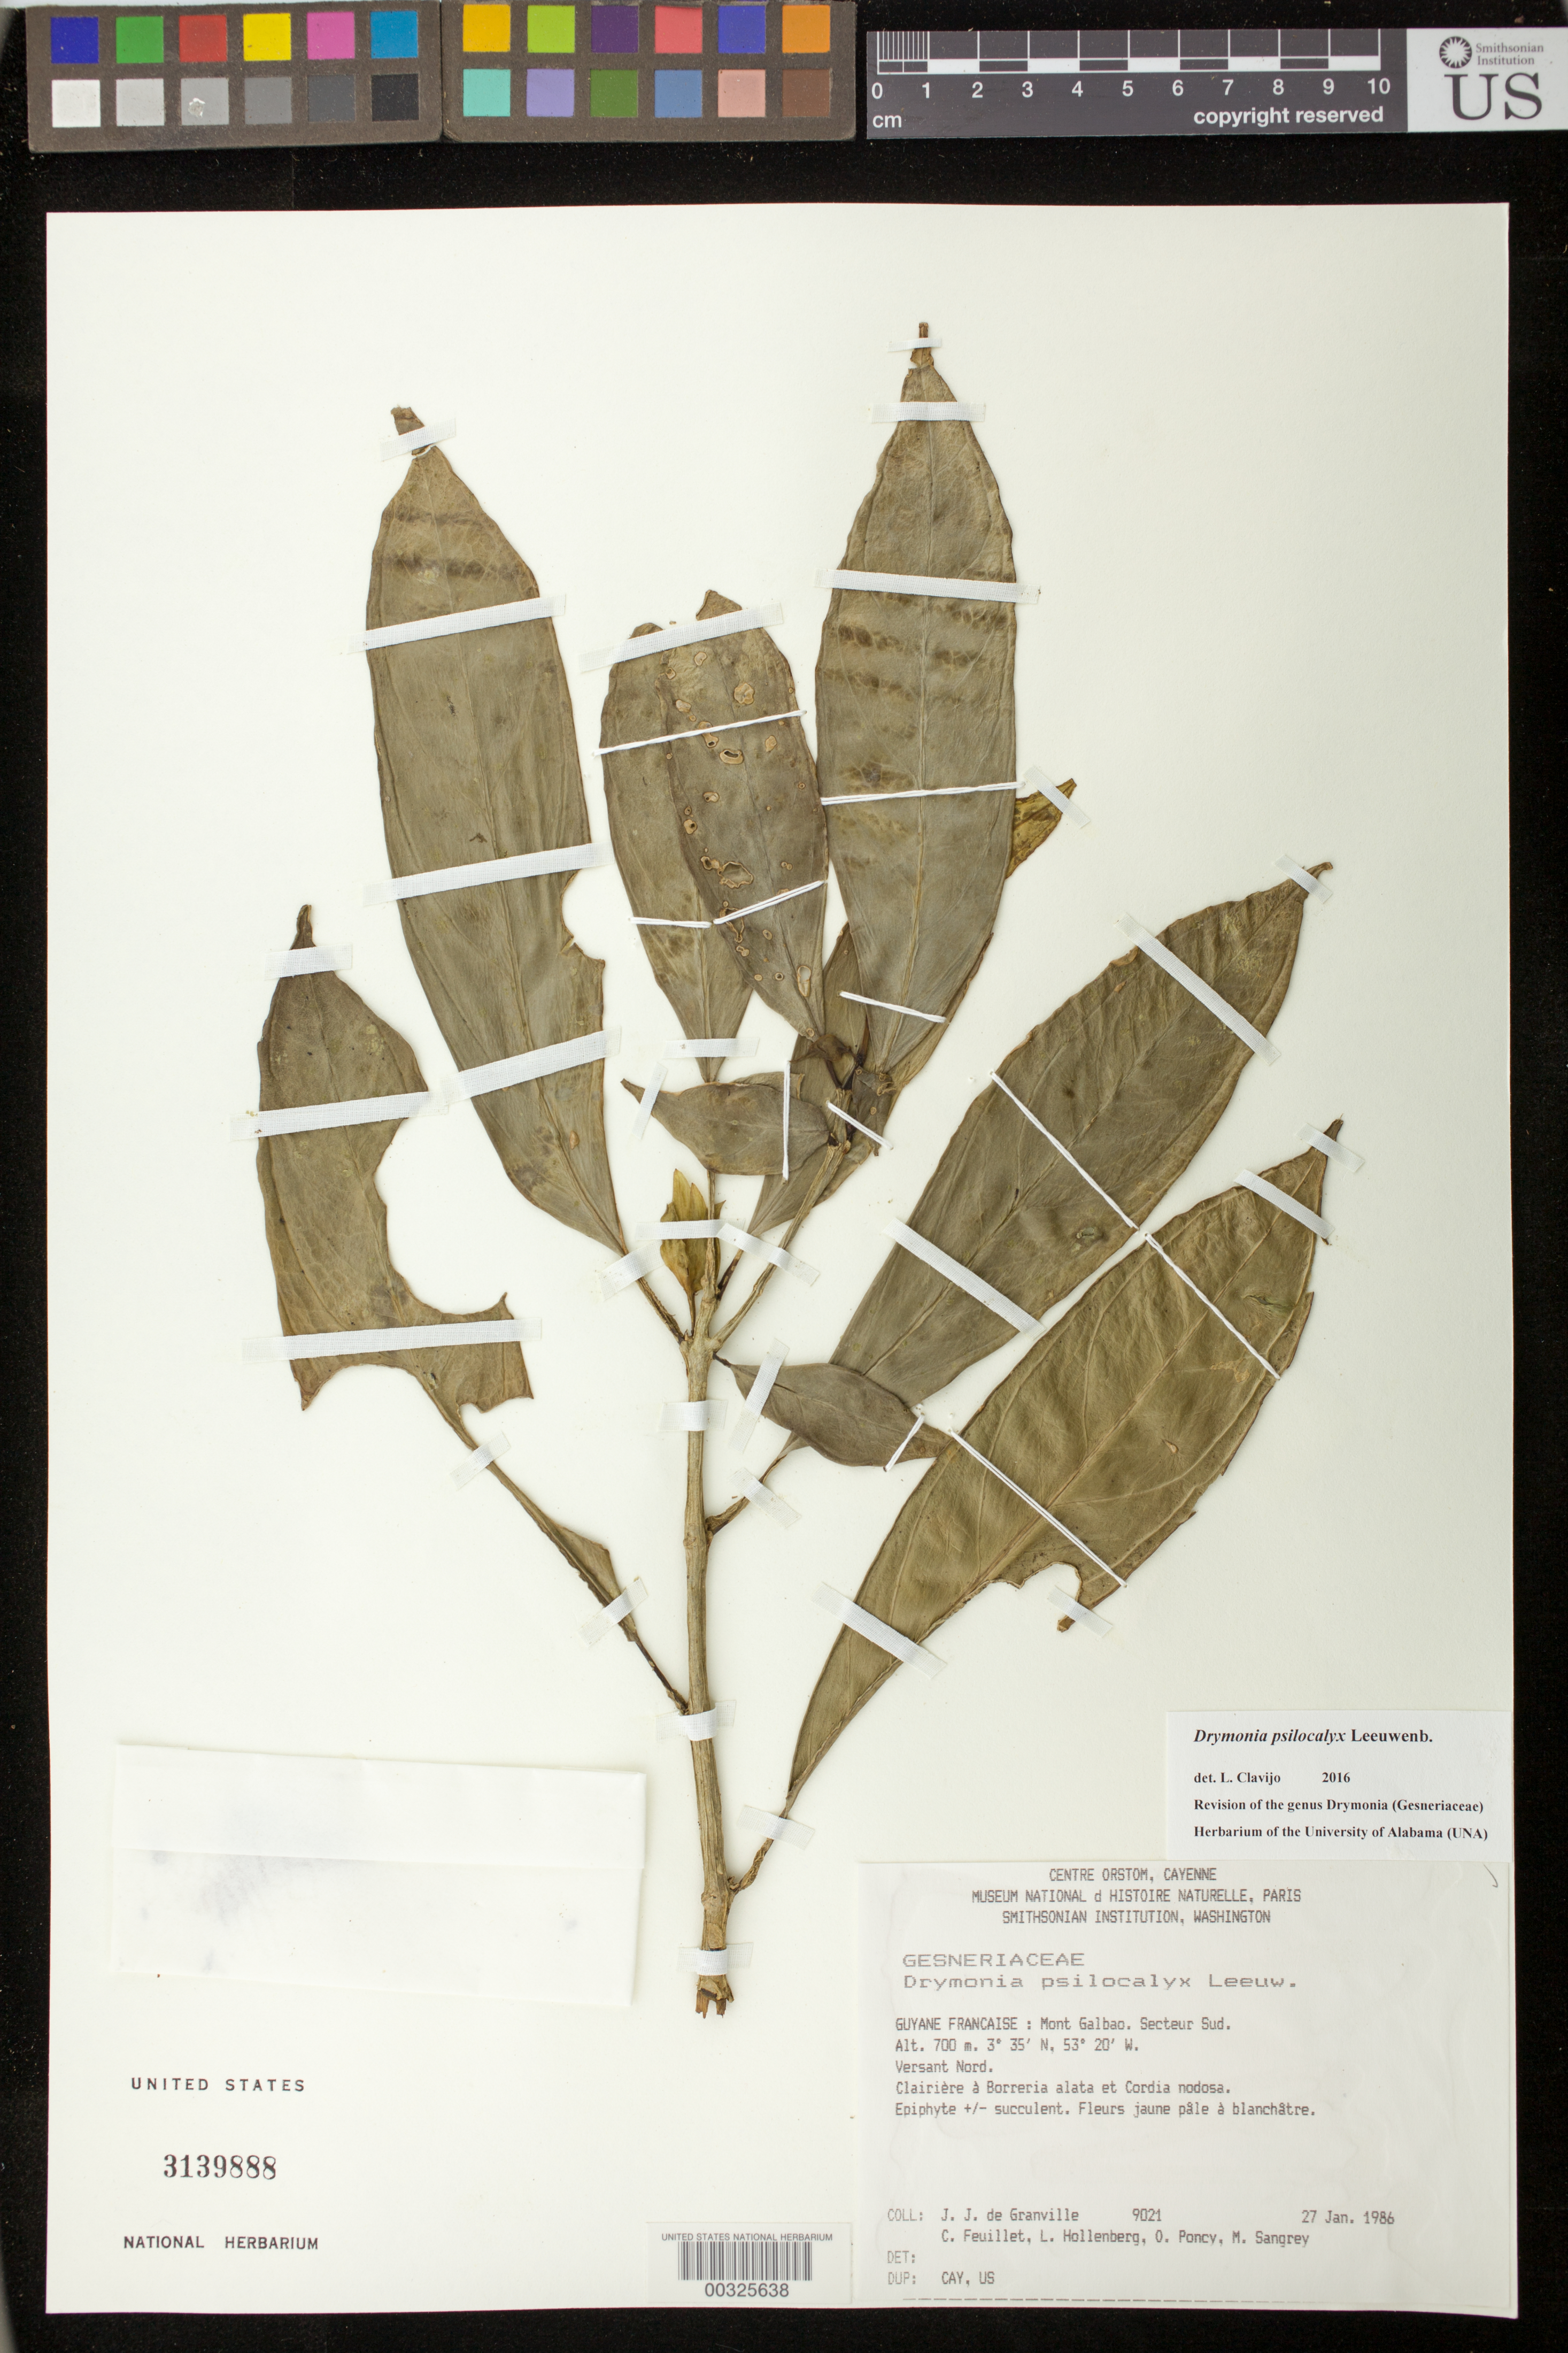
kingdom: Plantae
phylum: Tracheophyta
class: Magnoliopsida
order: Lamiales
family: Gesneriaceae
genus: Drymonia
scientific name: Drymonia psilocalyx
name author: Leeuwenb.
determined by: Skog, Laurence E.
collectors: J.-J. de Granville, C. Feuillet, L. Hollenberg, O. Poncy & M. S. Sangrey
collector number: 9021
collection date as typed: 27 Jan 1986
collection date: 1986-01-27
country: French Guiana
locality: Mont Galbao, secteur Sud; versant Nord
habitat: Clairière à Borreria alata et Cordia nodosa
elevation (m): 700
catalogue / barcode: US 3139888